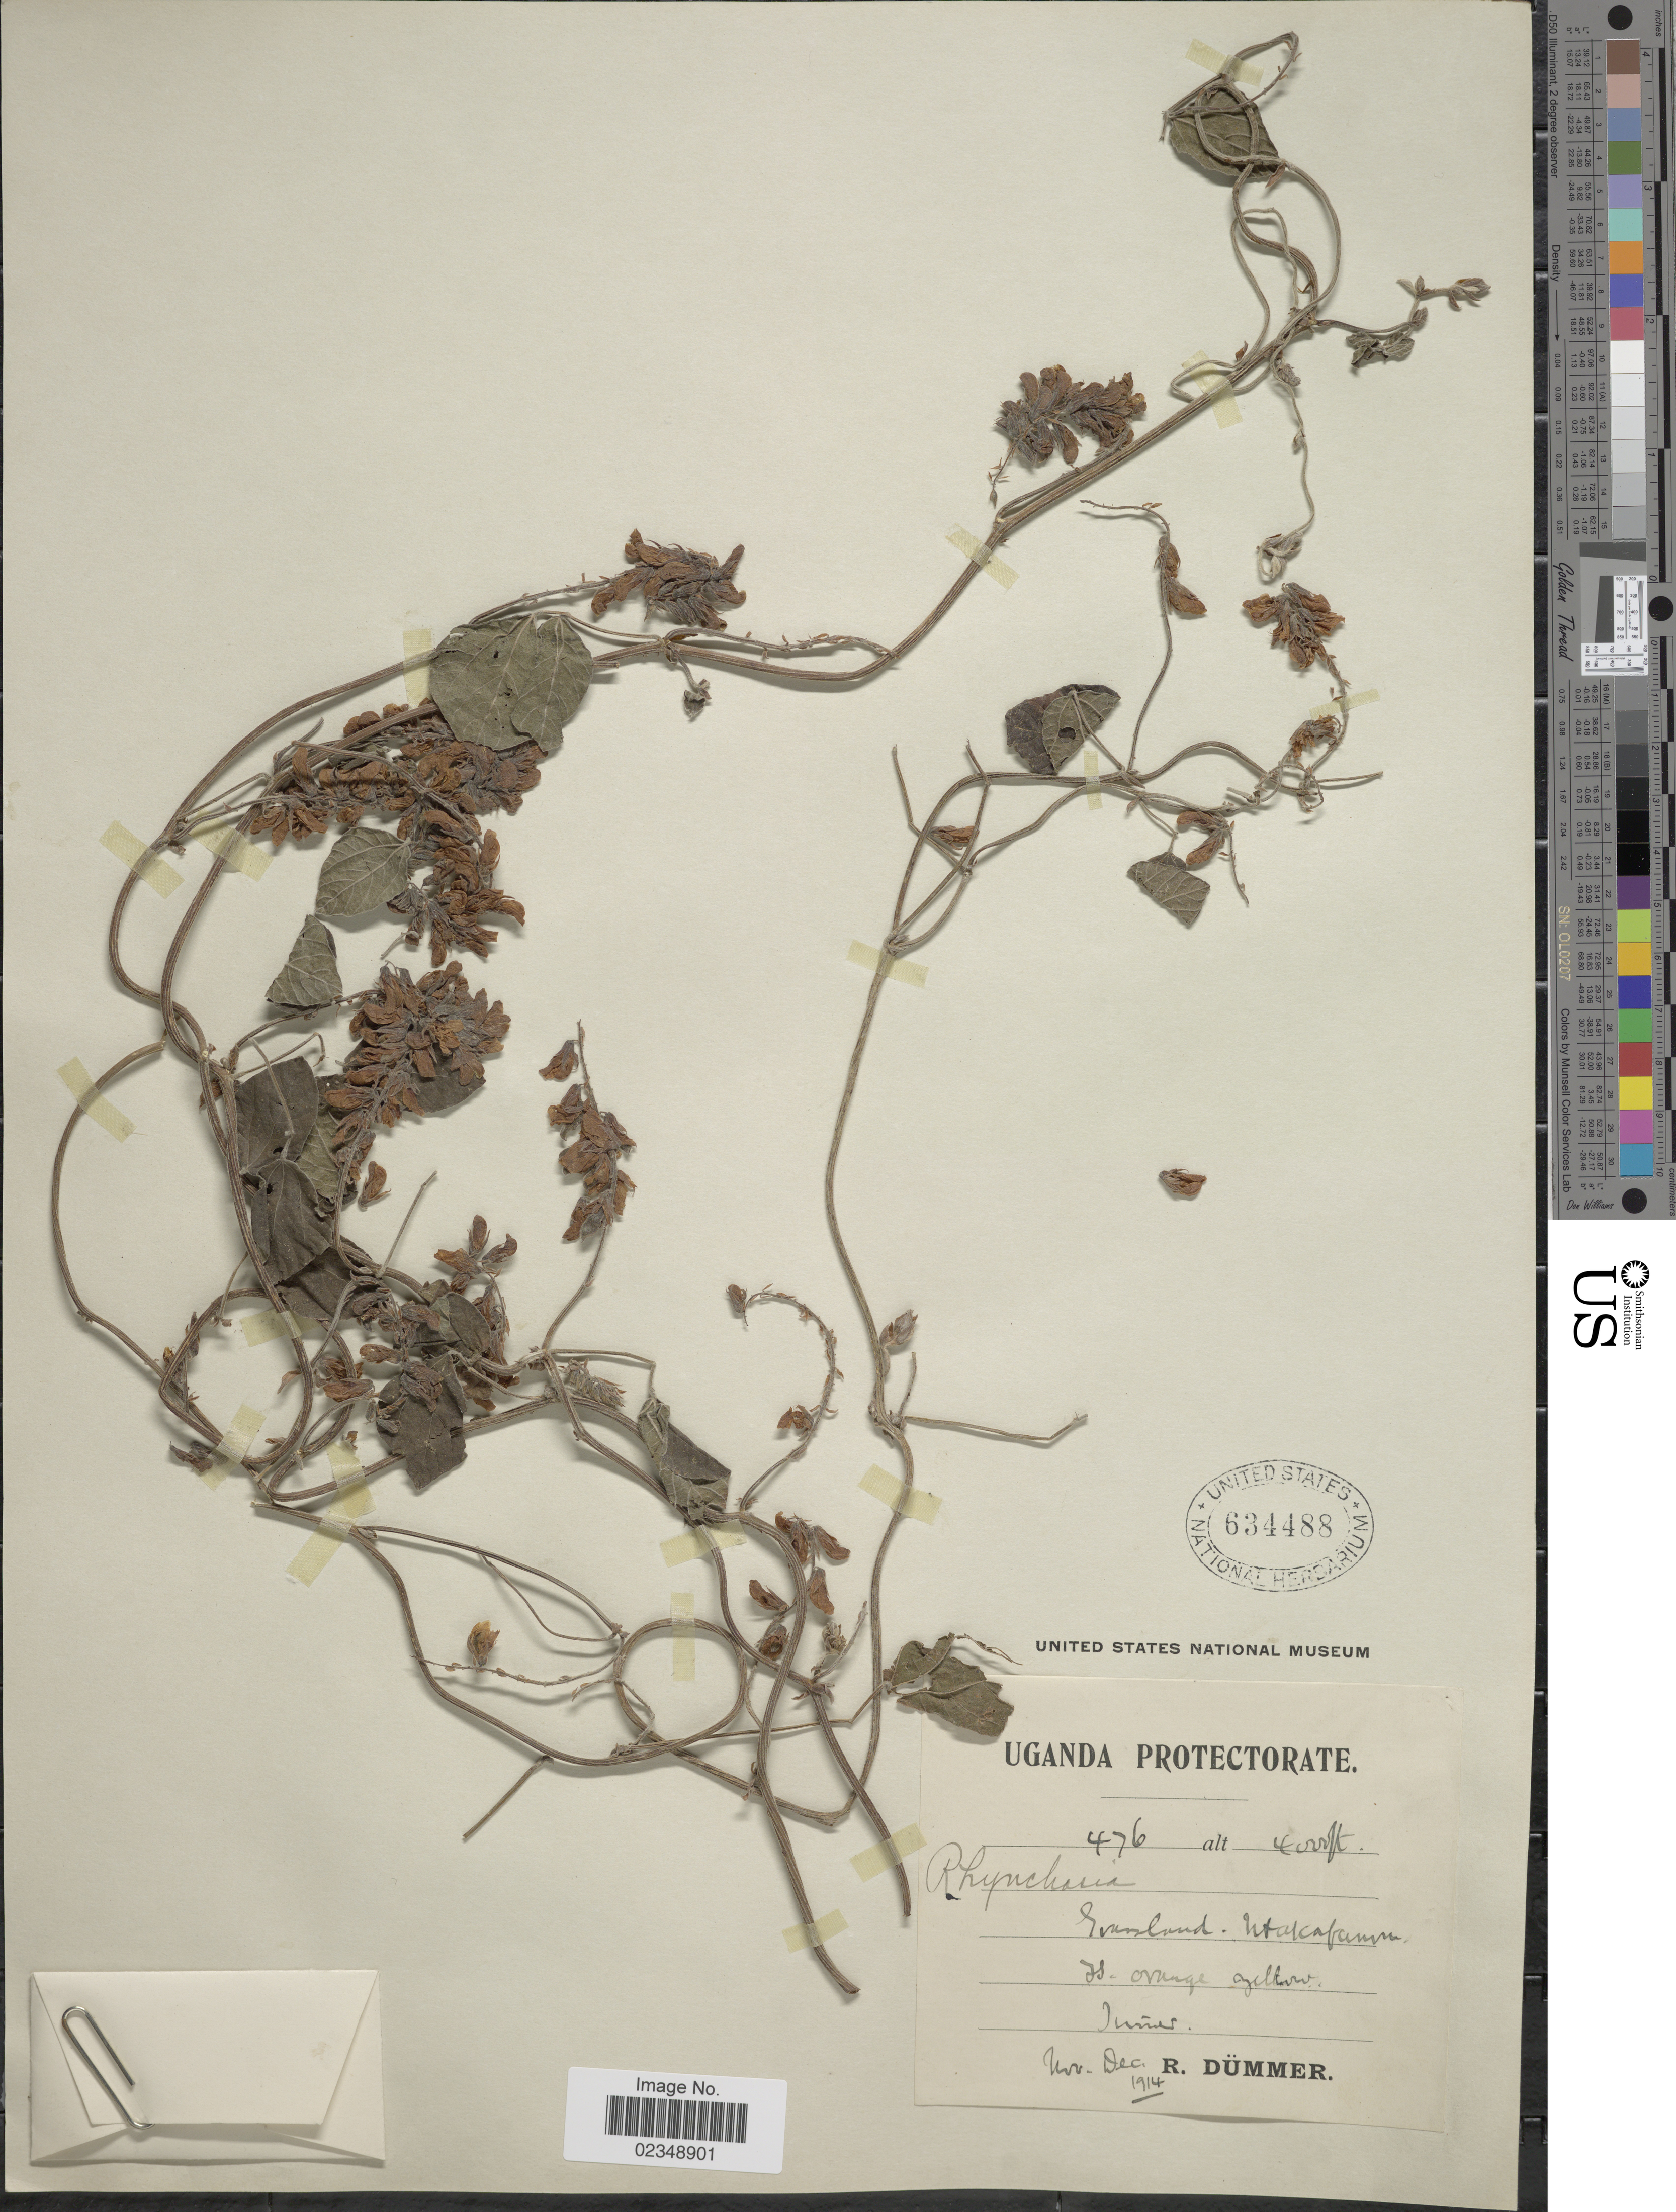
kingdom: Plantae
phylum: Tracheophyta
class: Magnoliopsida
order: Fabales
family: Fabaceae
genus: Rhynchosia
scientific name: Rhynchosia memnonia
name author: (Delile) DC.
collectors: R. A. Dümmer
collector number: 476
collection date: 1914-11/1914-12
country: Uganda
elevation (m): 1219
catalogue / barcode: US 634488